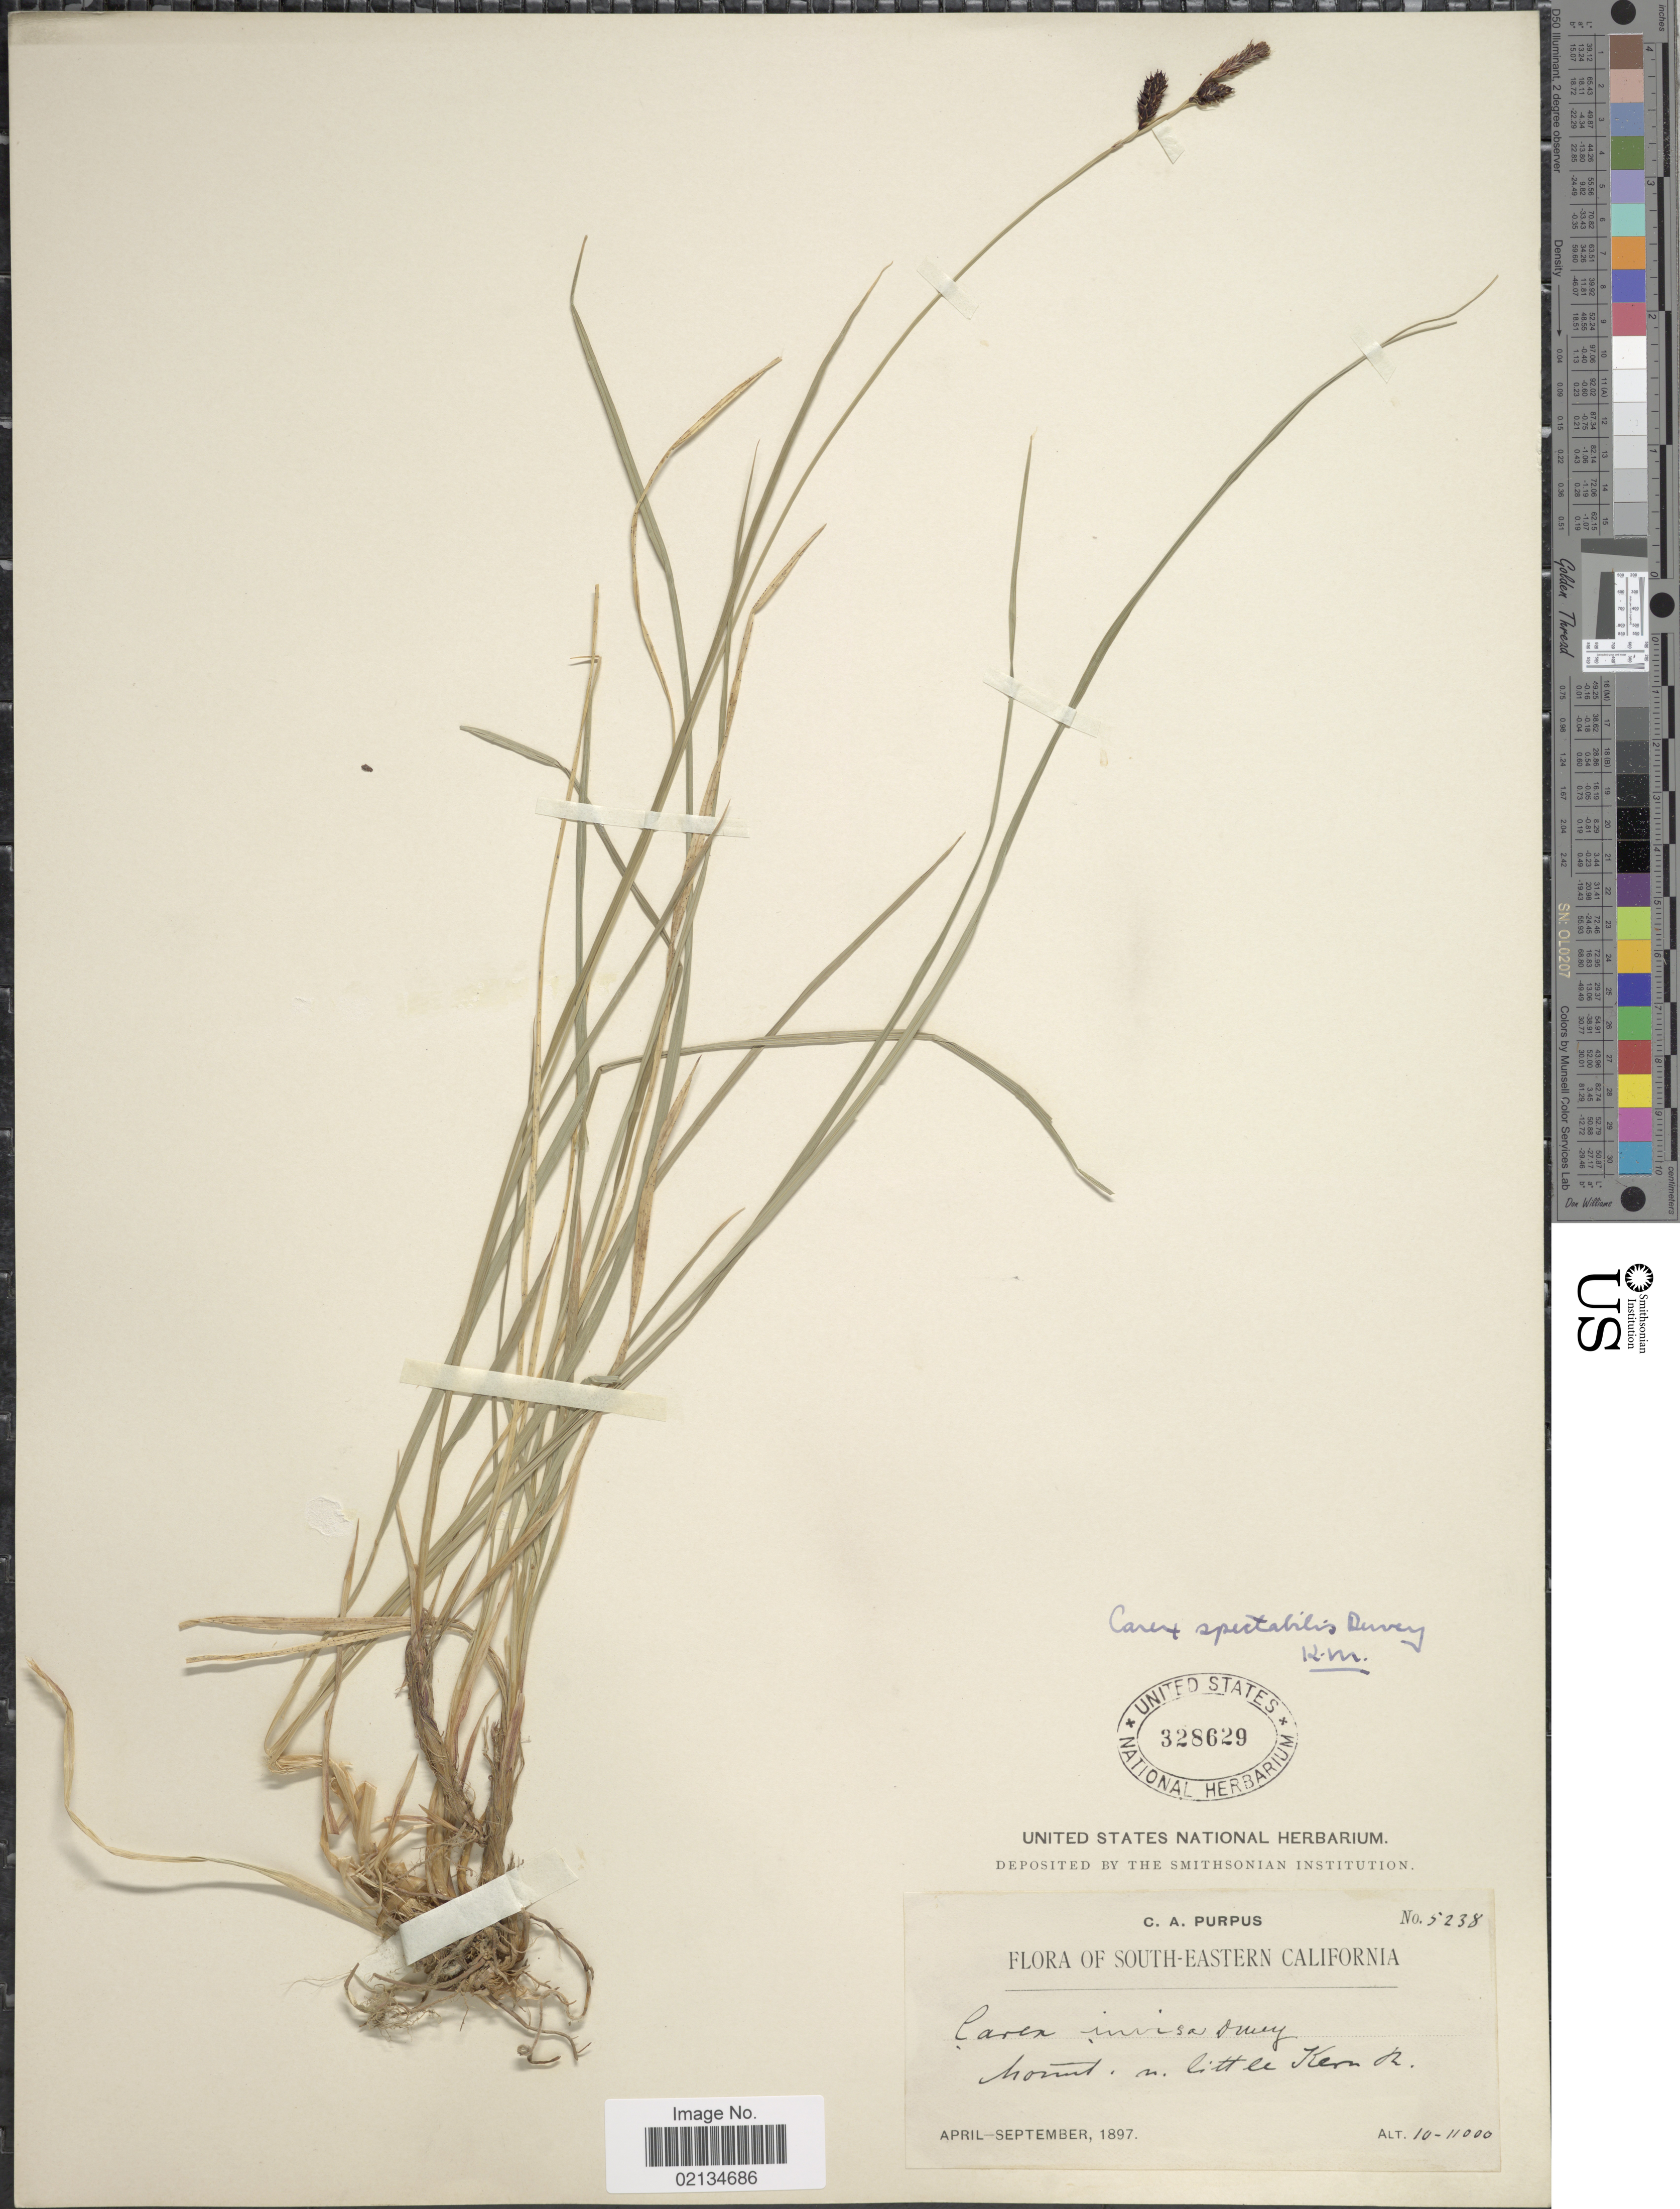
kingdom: Plantae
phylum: Tracheophyta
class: Liliopsida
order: Poales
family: Cyperaceae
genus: Carex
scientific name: Carex spectabilis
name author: Dewey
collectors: C. A. Purpus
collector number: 5238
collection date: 1897-04/1897-09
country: United States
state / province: California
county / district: Kern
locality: South-Eastern California. Mount n. little Kern R.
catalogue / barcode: US 328629